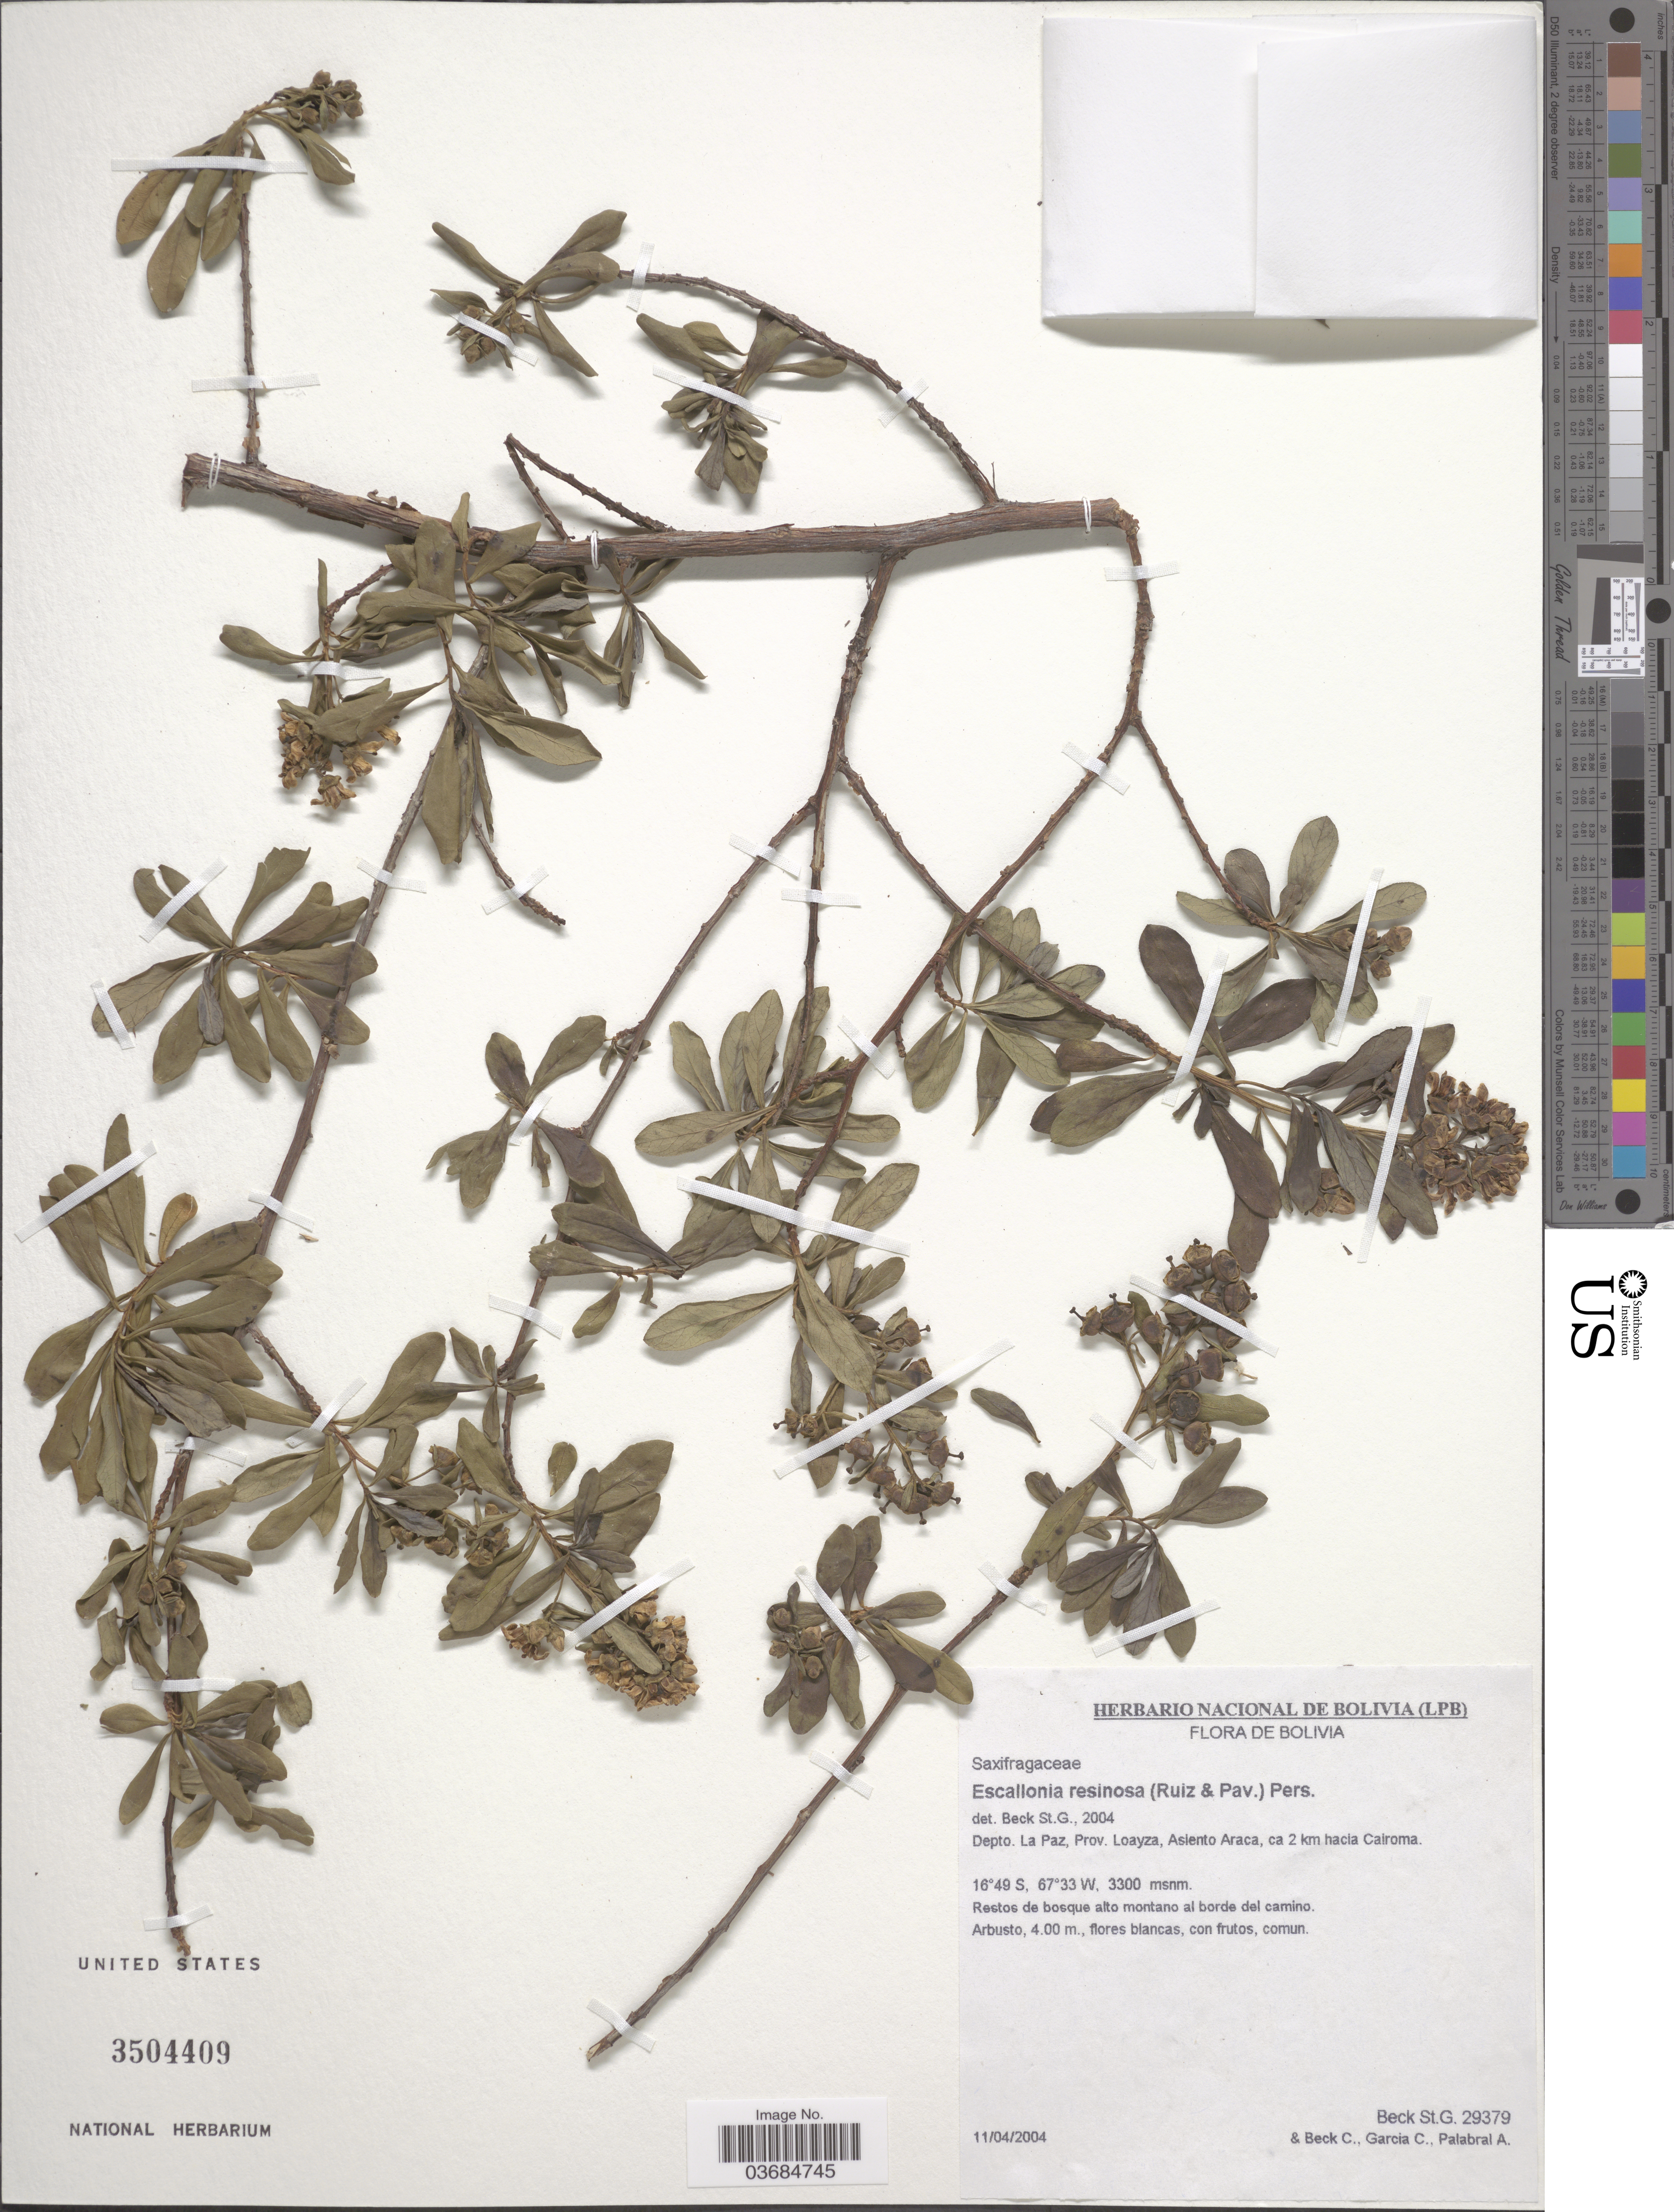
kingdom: Plantae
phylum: Tracheophyta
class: Magnoliopsida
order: Escalloniales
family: Escalloniaceae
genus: Escallonia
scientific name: Escallonia resinosa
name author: (Ruiz & Pav.) Pers.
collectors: S. G. Beck, C. Beck, C. Garcia & A. Palabral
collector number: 29379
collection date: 2004-04-11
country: Bolivia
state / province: La Paz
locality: Depto. La Paz, Prov. Loayza, Asiento Araca, ca 2 km hacia Calroma.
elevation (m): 3300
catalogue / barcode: US 3504409